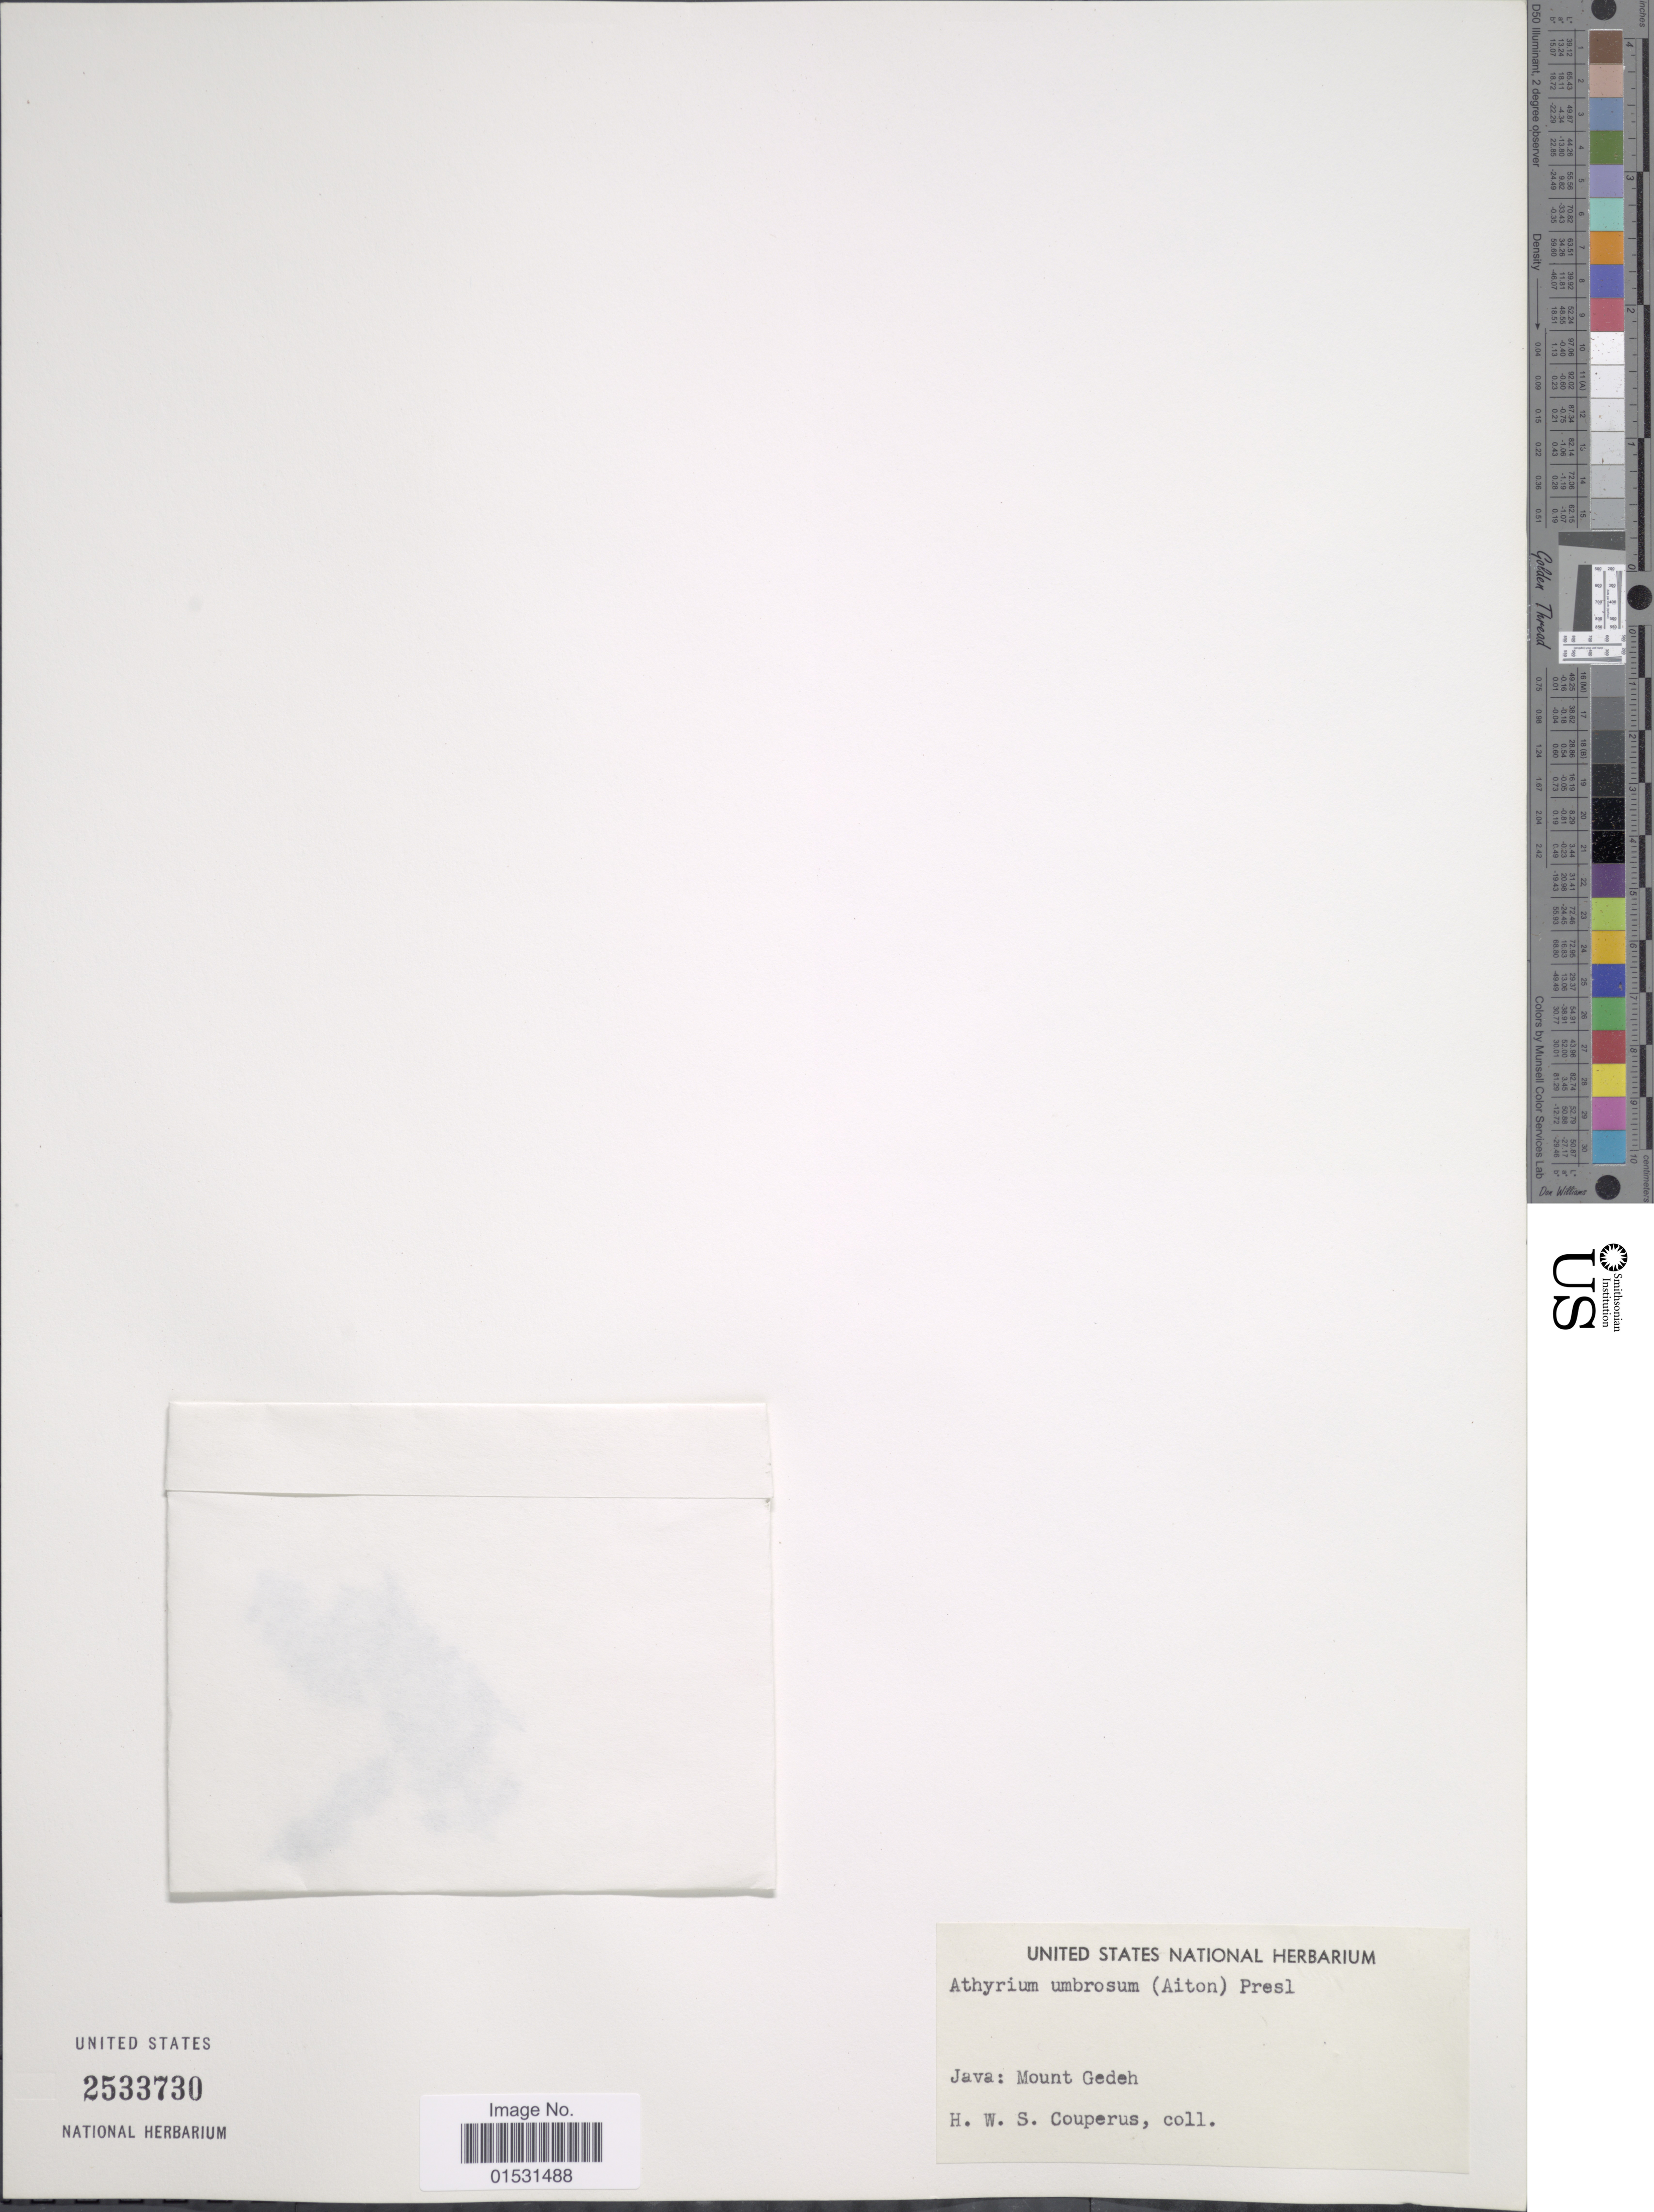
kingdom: Plantae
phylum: Tracheophyta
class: Polypodiopsida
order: Polypodiales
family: Athyriaceae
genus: Athyrium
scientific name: Athyrium umbrosum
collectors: W. Couperus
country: Indonesia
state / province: Java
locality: Mount Gedeh.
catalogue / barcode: US 2533730